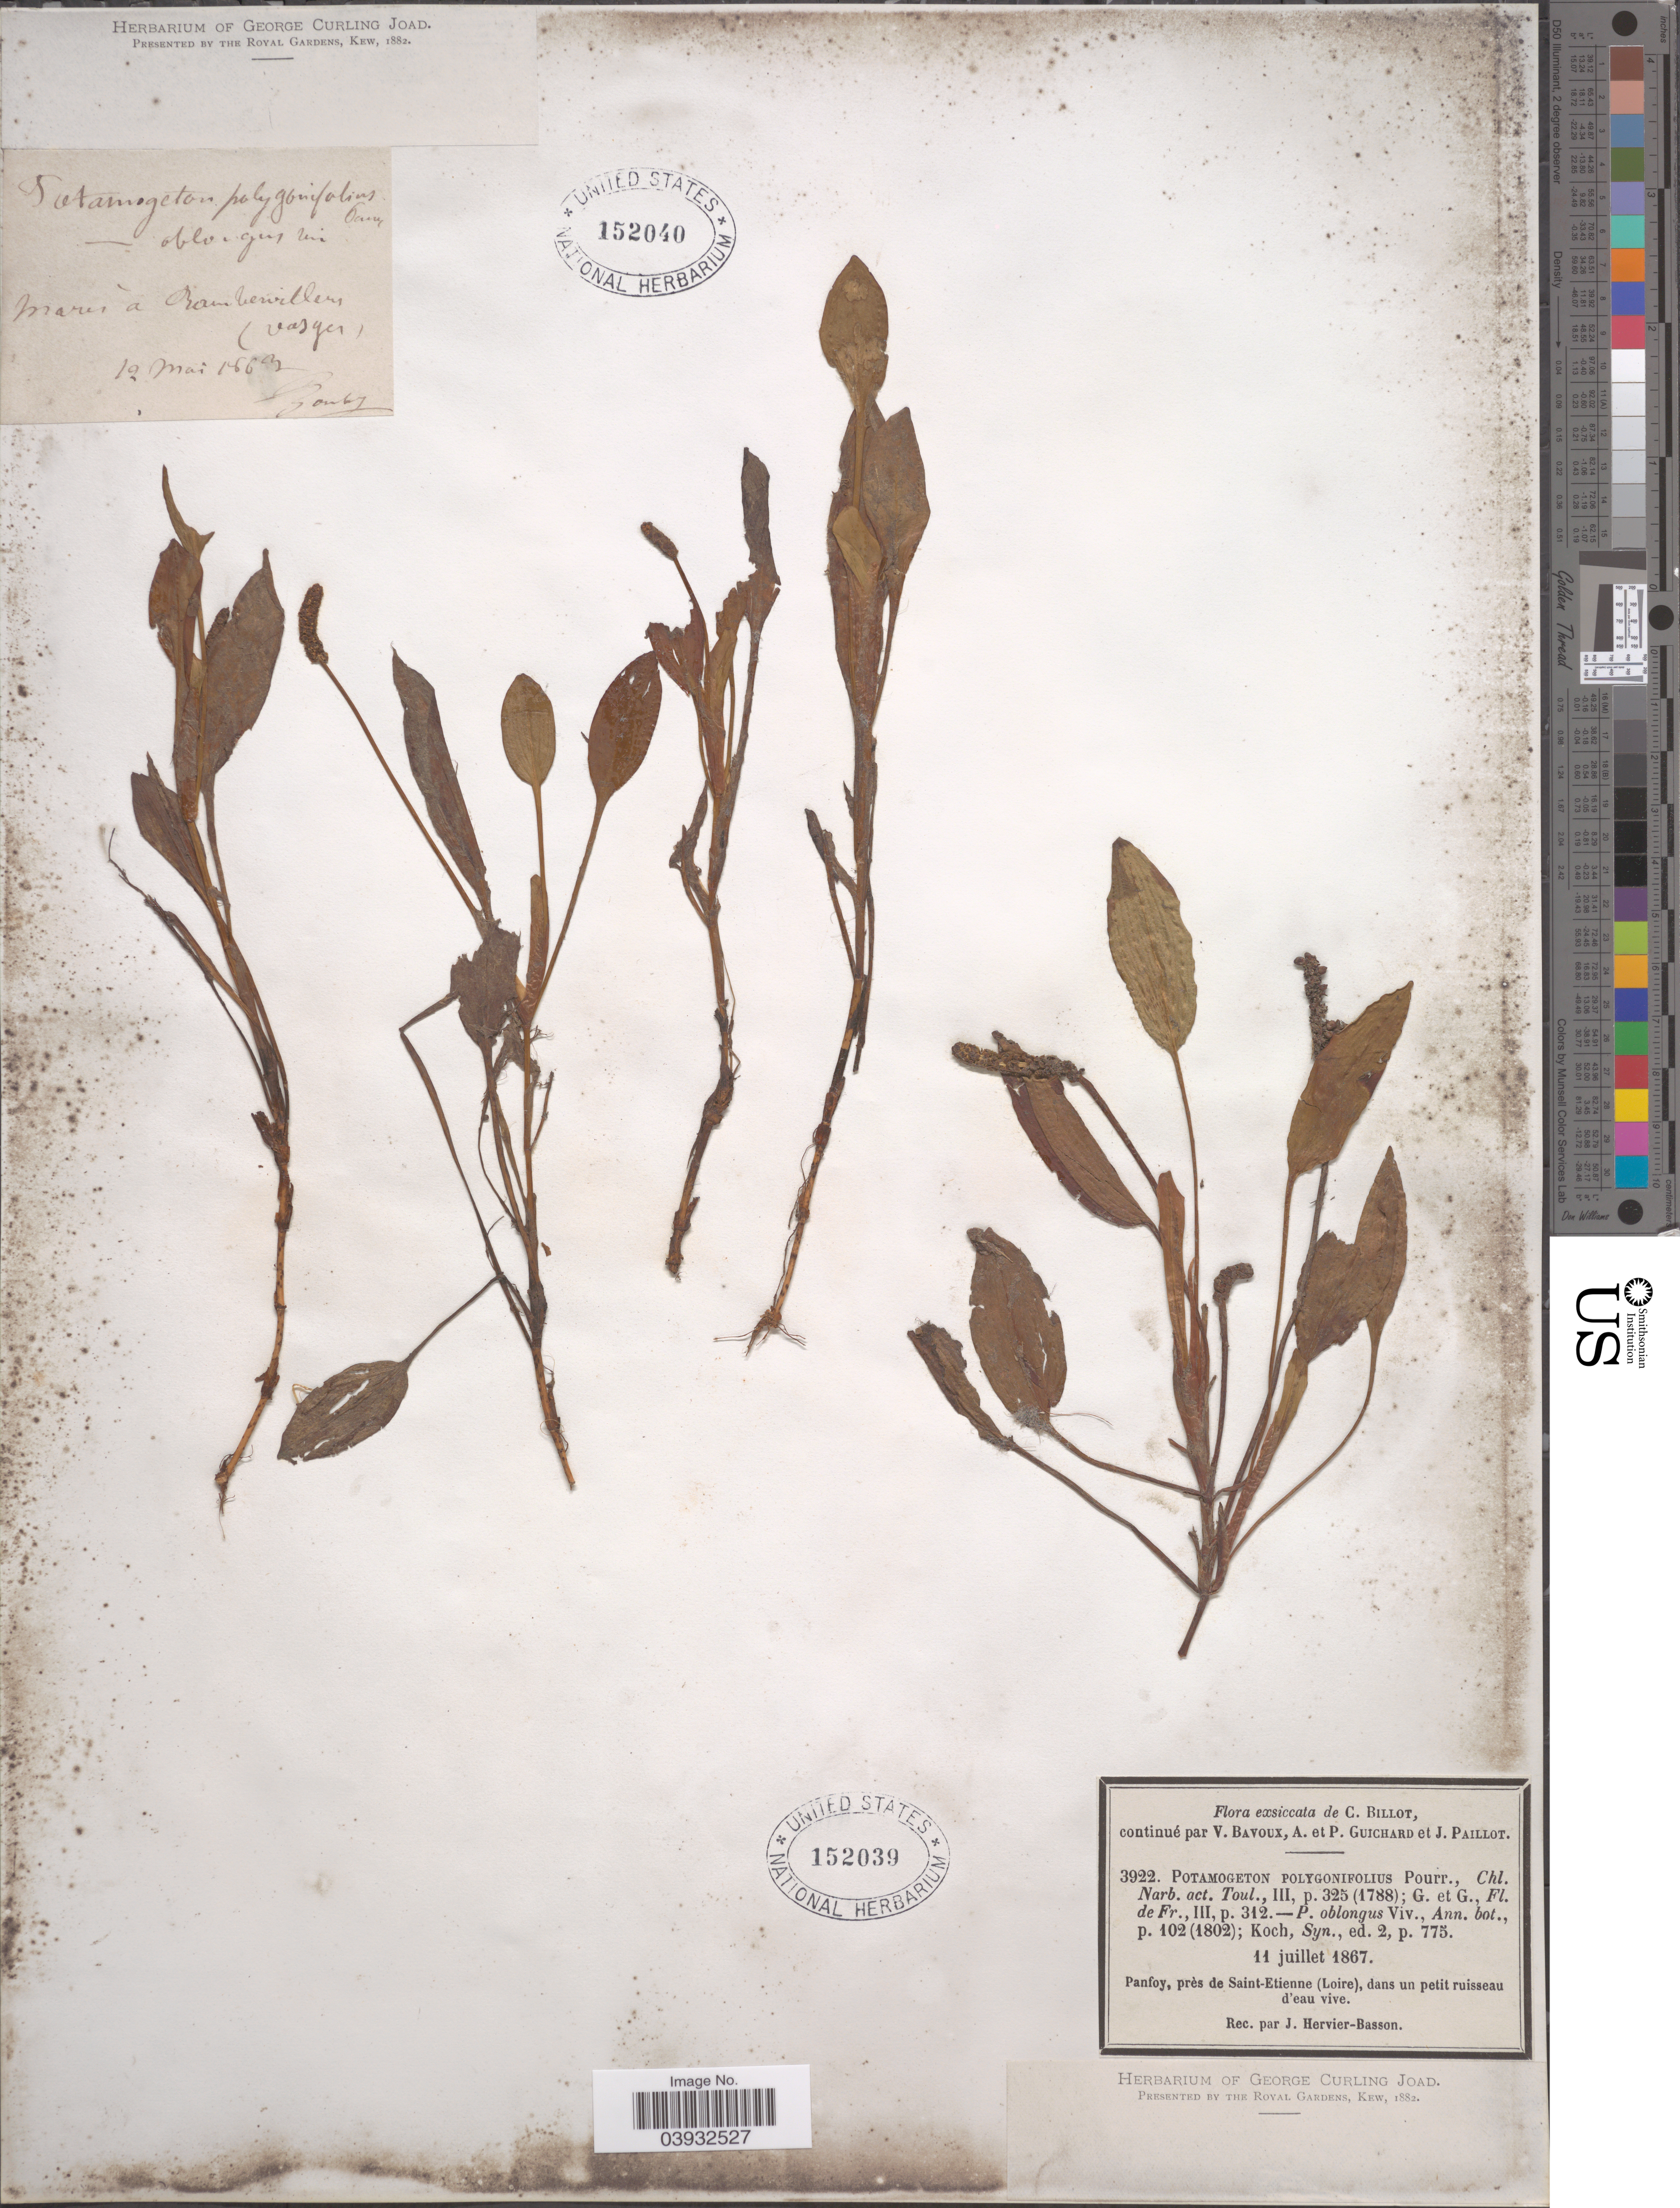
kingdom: Plantae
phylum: Tracheophyta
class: Liliopsida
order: Alismatales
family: Potamogetonaceae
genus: Potamogeton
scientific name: Potamogeton polygonifolius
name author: Pourr.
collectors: C. Billot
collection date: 1863-05-12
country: France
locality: Mares à Baudonvilliers (Vosges).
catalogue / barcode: US 152040